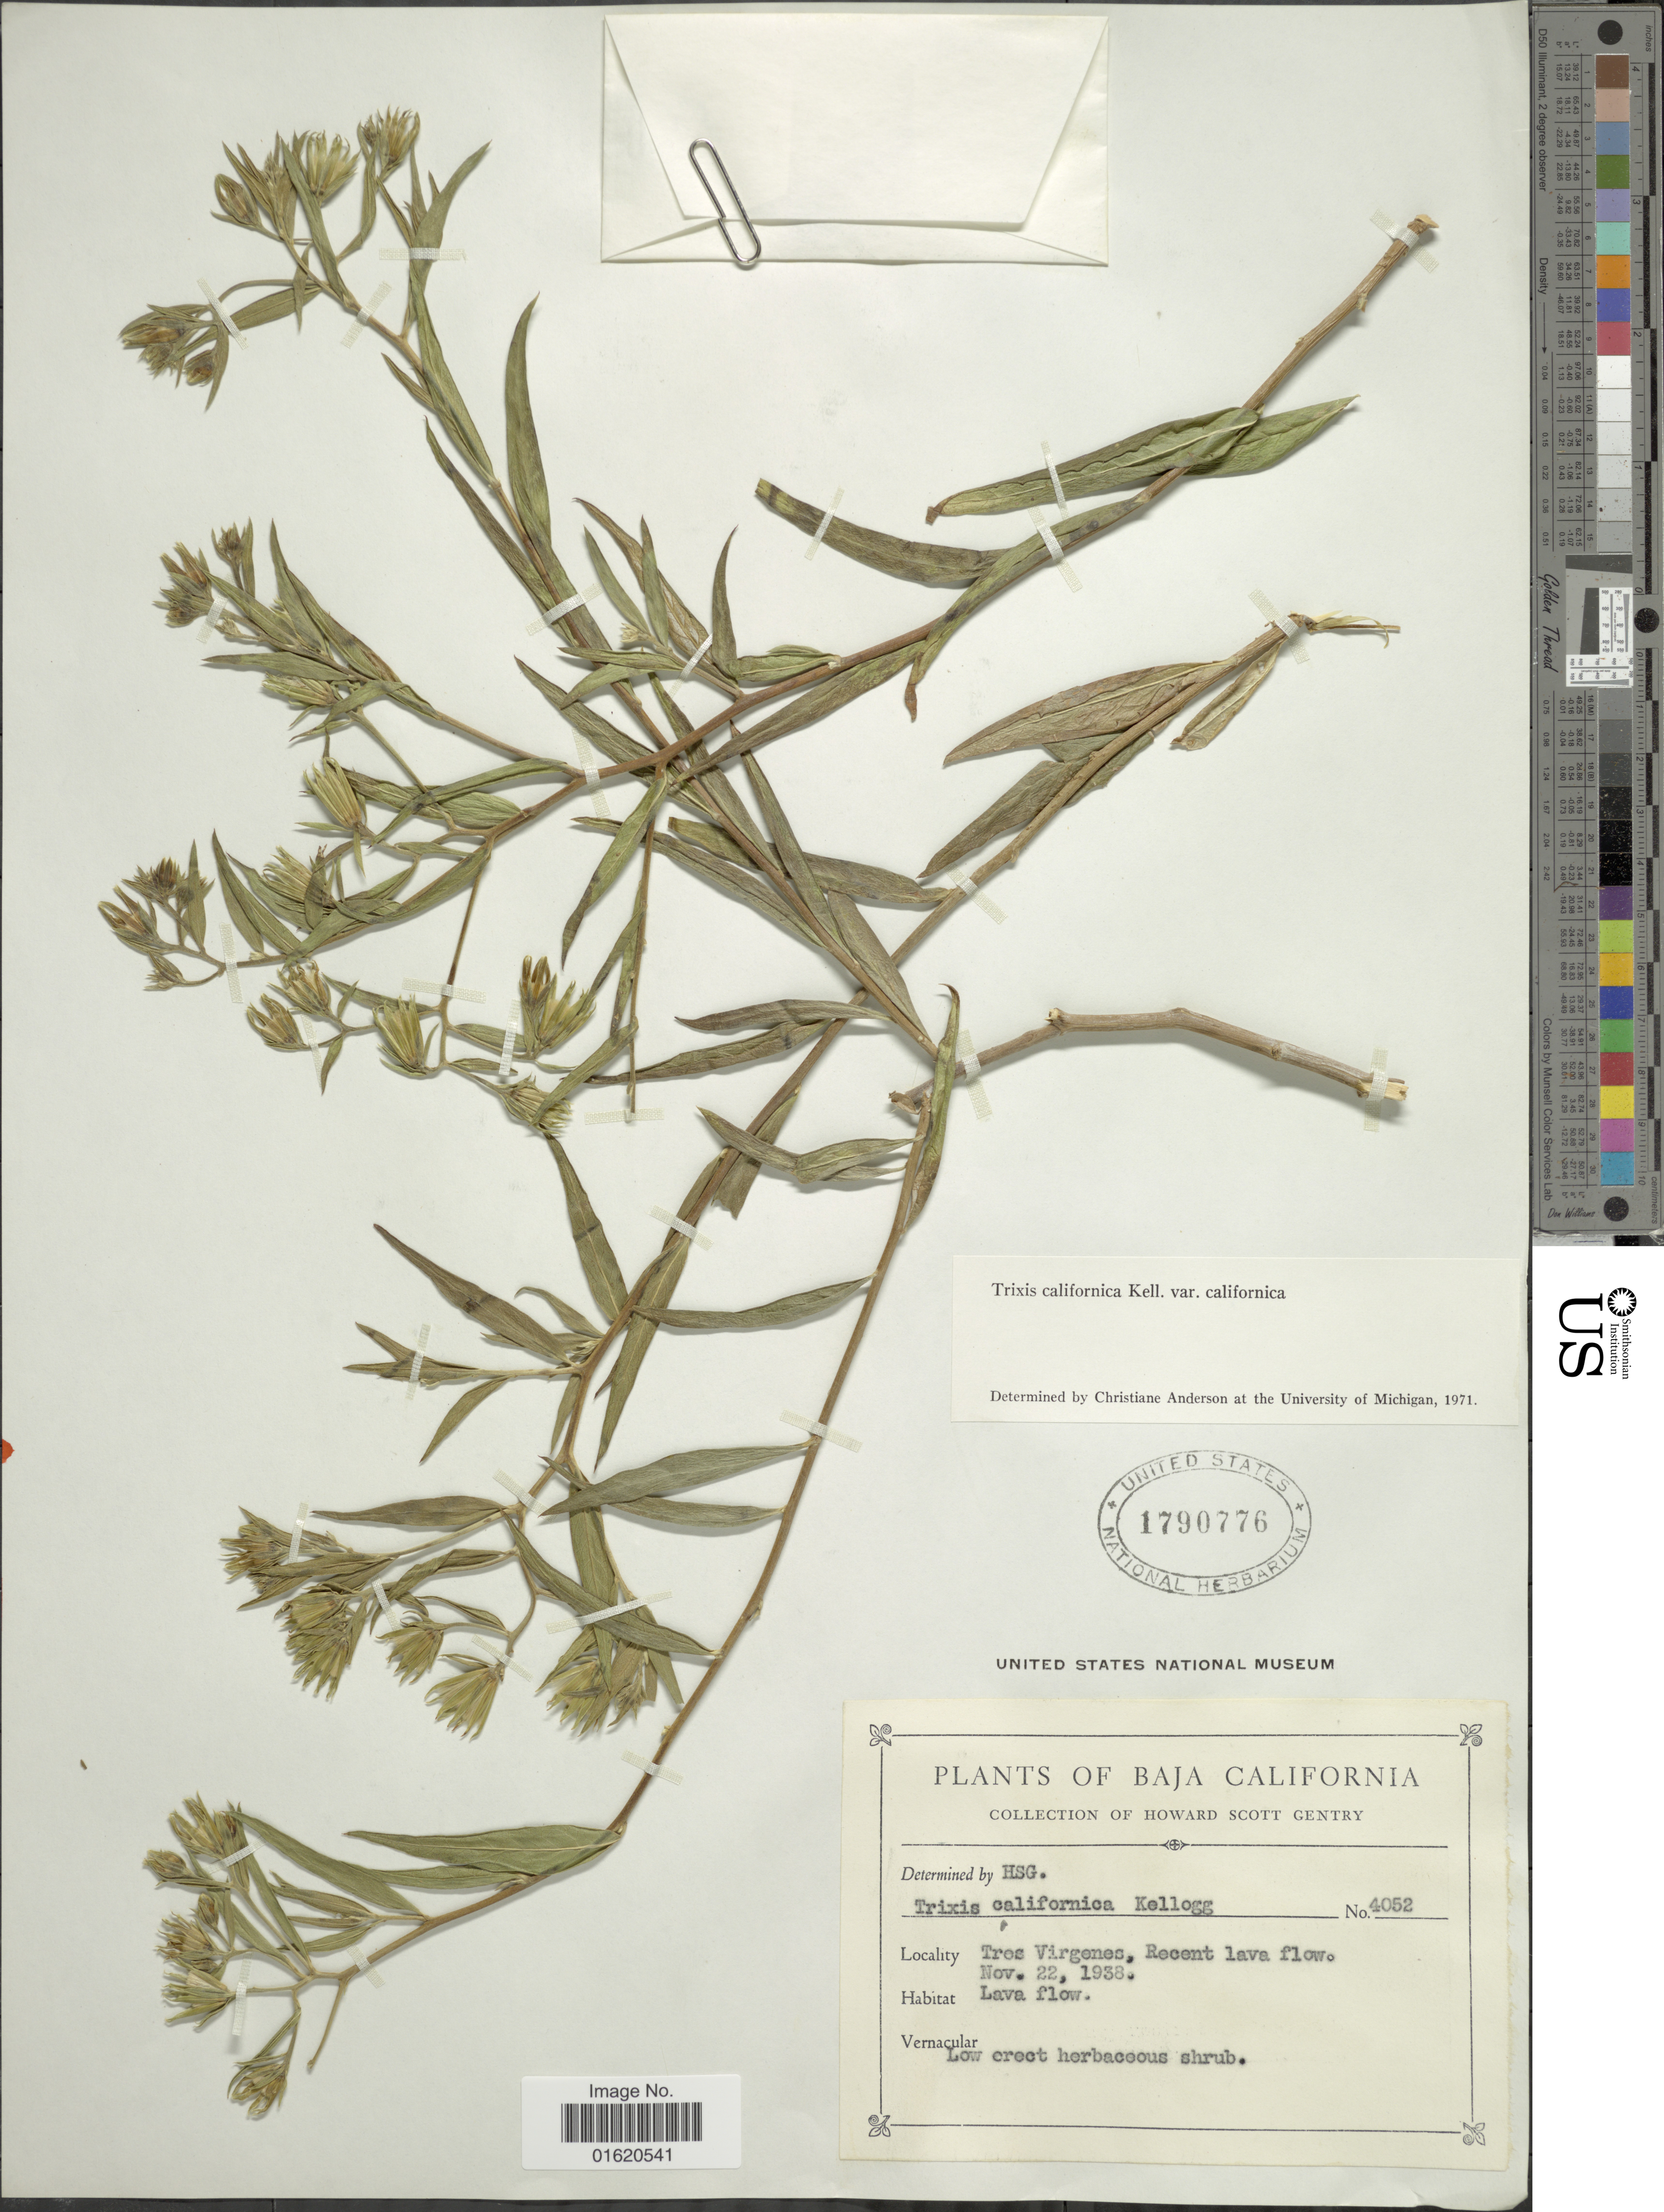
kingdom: Plantae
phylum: Tracheophyta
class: Magnoliopsida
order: Asterales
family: Asteraceae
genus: Trixis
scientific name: Trixis californica var. californica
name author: Kellogg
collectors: H. S. Gentry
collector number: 4052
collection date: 1938-11-22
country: Mexico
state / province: Baja California Sur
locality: Tres Virgenes, Recent lava flow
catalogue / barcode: US 1790776